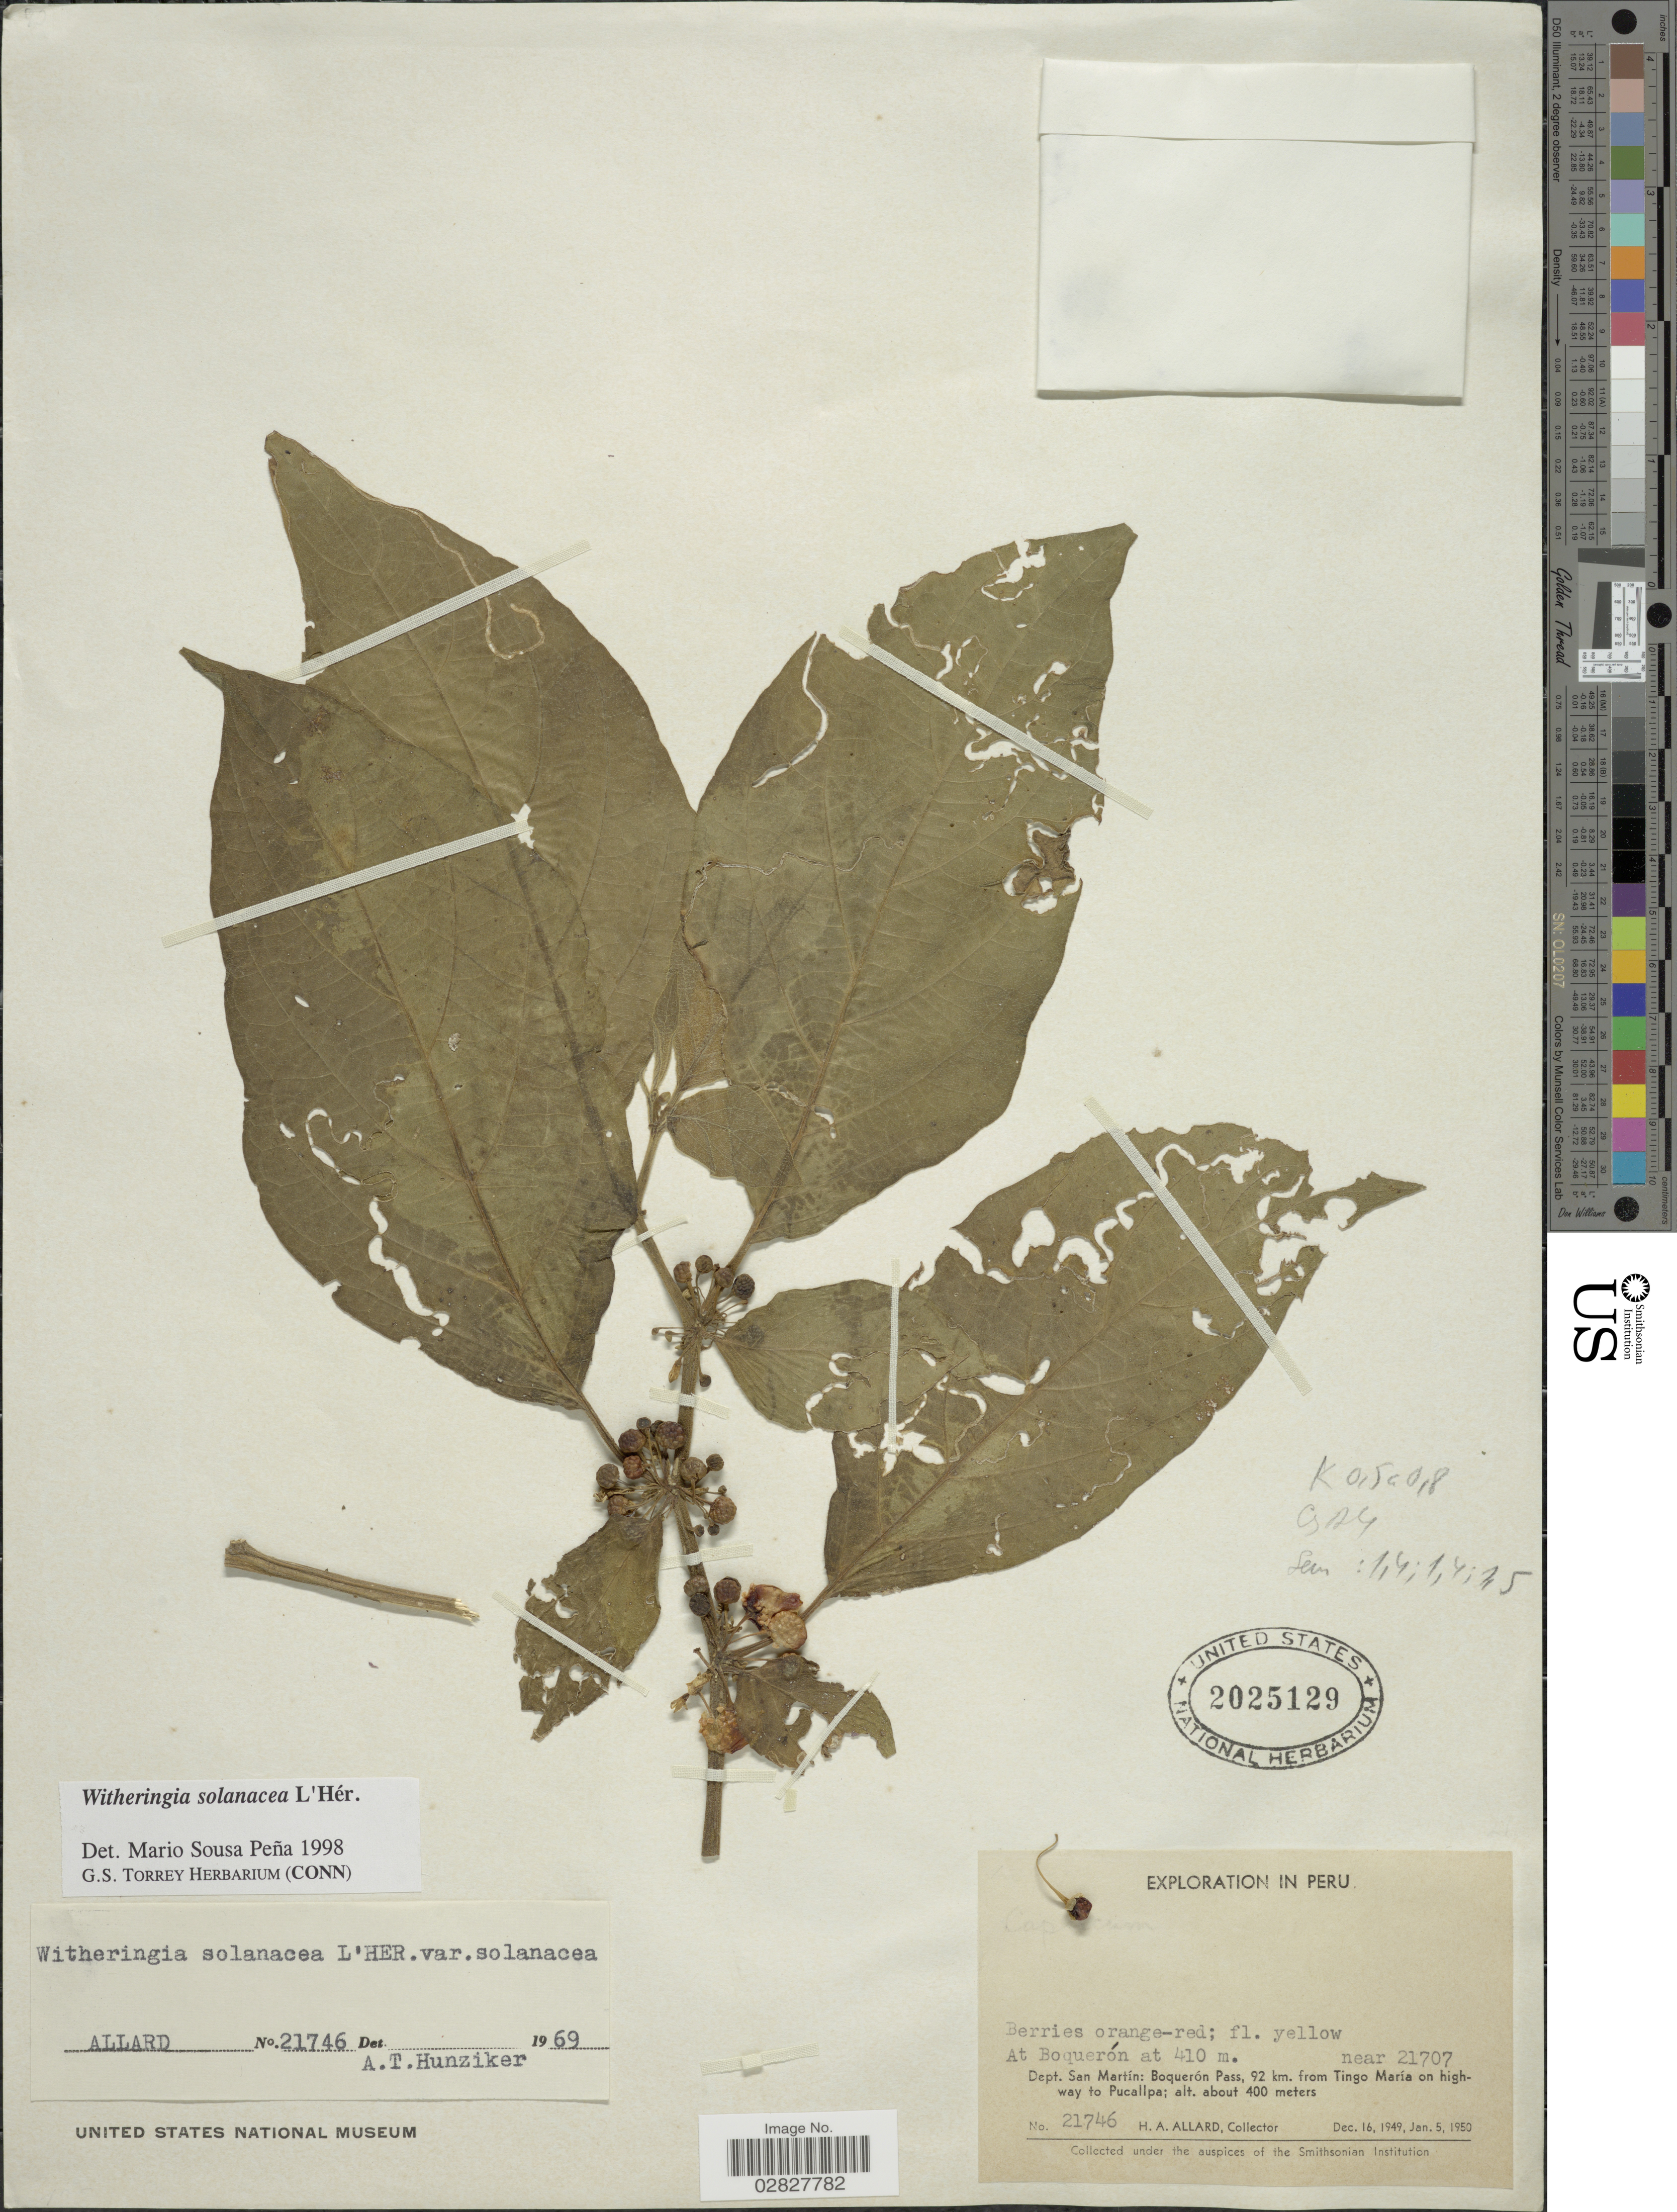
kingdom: Plantae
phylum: Tracheophyta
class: Magnoliopsida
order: Solanales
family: Solanaceae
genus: Witheringia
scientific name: Witheringia solanacea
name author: L'Hér.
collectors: H. A. Allard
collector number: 21746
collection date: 1949-12-16/1950-01-05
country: Peru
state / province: San Martín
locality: At Boquerón near 21707. Dept. San Martín: Boquerón Pass, 92 km. from Tingo María on highway to Pucallpa.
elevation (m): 400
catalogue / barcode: US 2025129